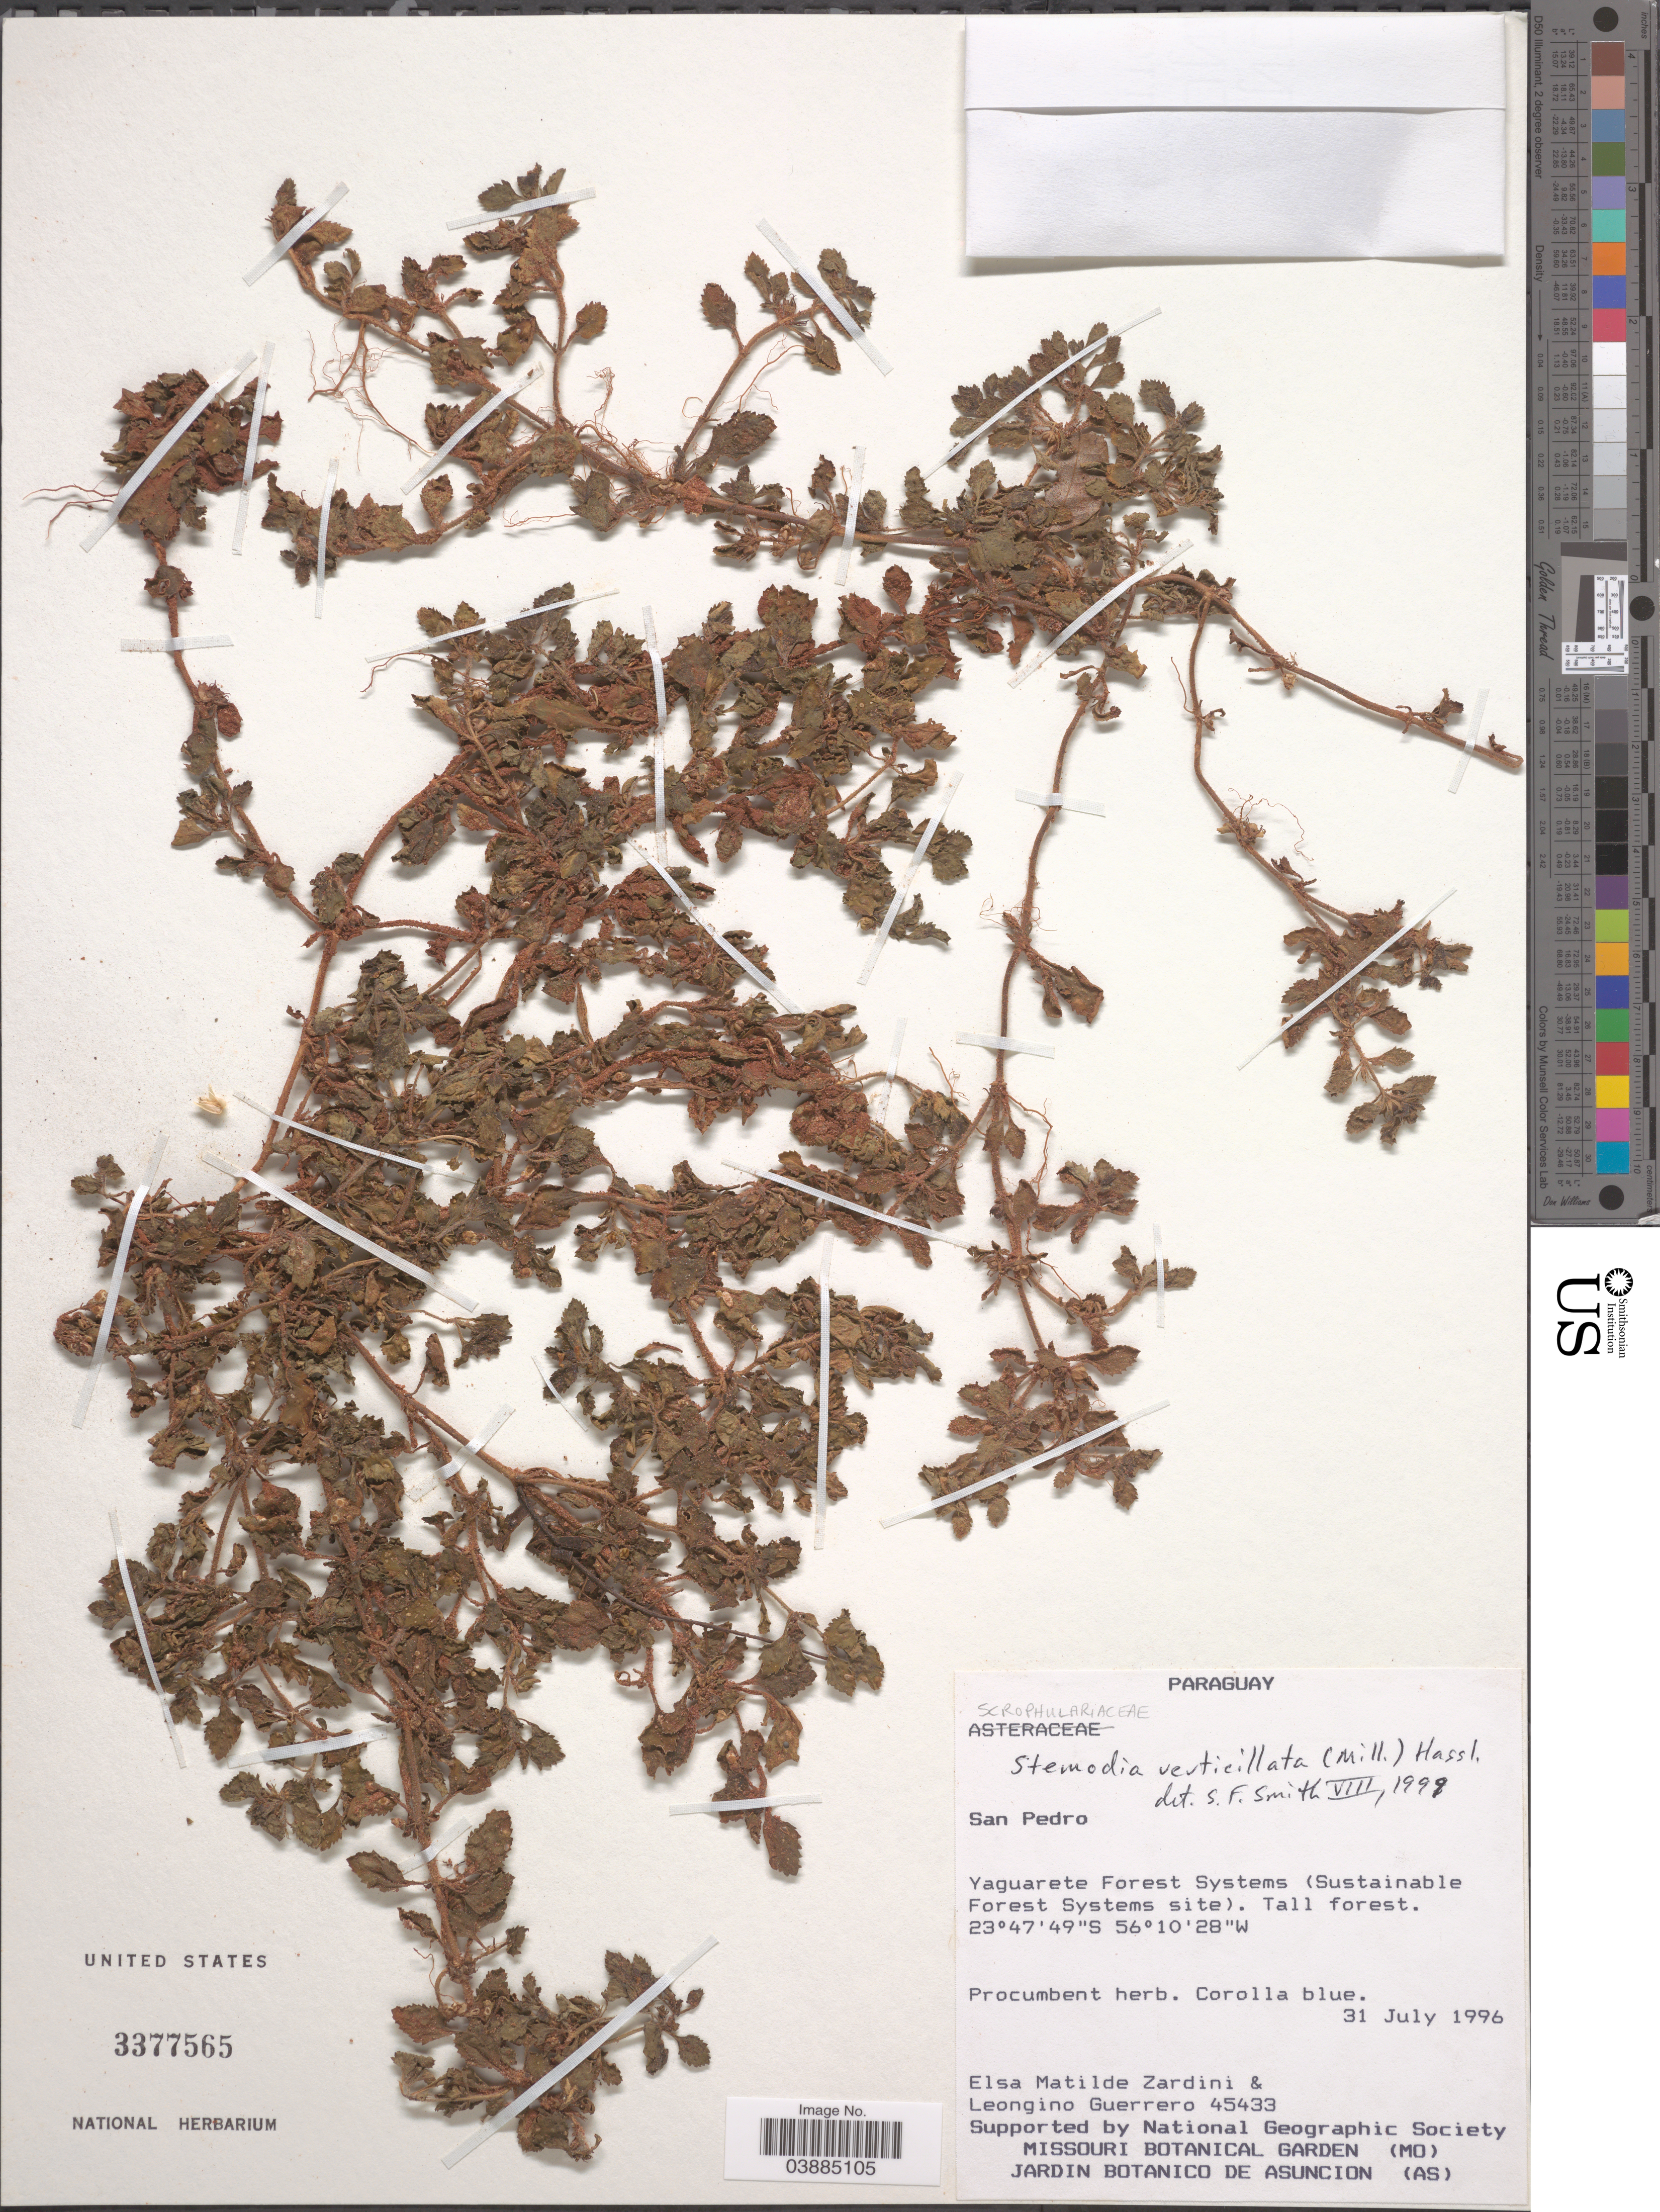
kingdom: Plantae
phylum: Tracheophyta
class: Magnoliopsida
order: Lamiales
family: Plantaginaceae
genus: Stemodia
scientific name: Stemodia verticillata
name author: (Mill.) Hassl.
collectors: E. M. Zardini & L. Guerrero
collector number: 45433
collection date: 1996-07-31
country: Paraguay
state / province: San Pedro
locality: Yaguarete Forest Systems (Sustainable Forest Systems site).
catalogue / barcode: US 3377565